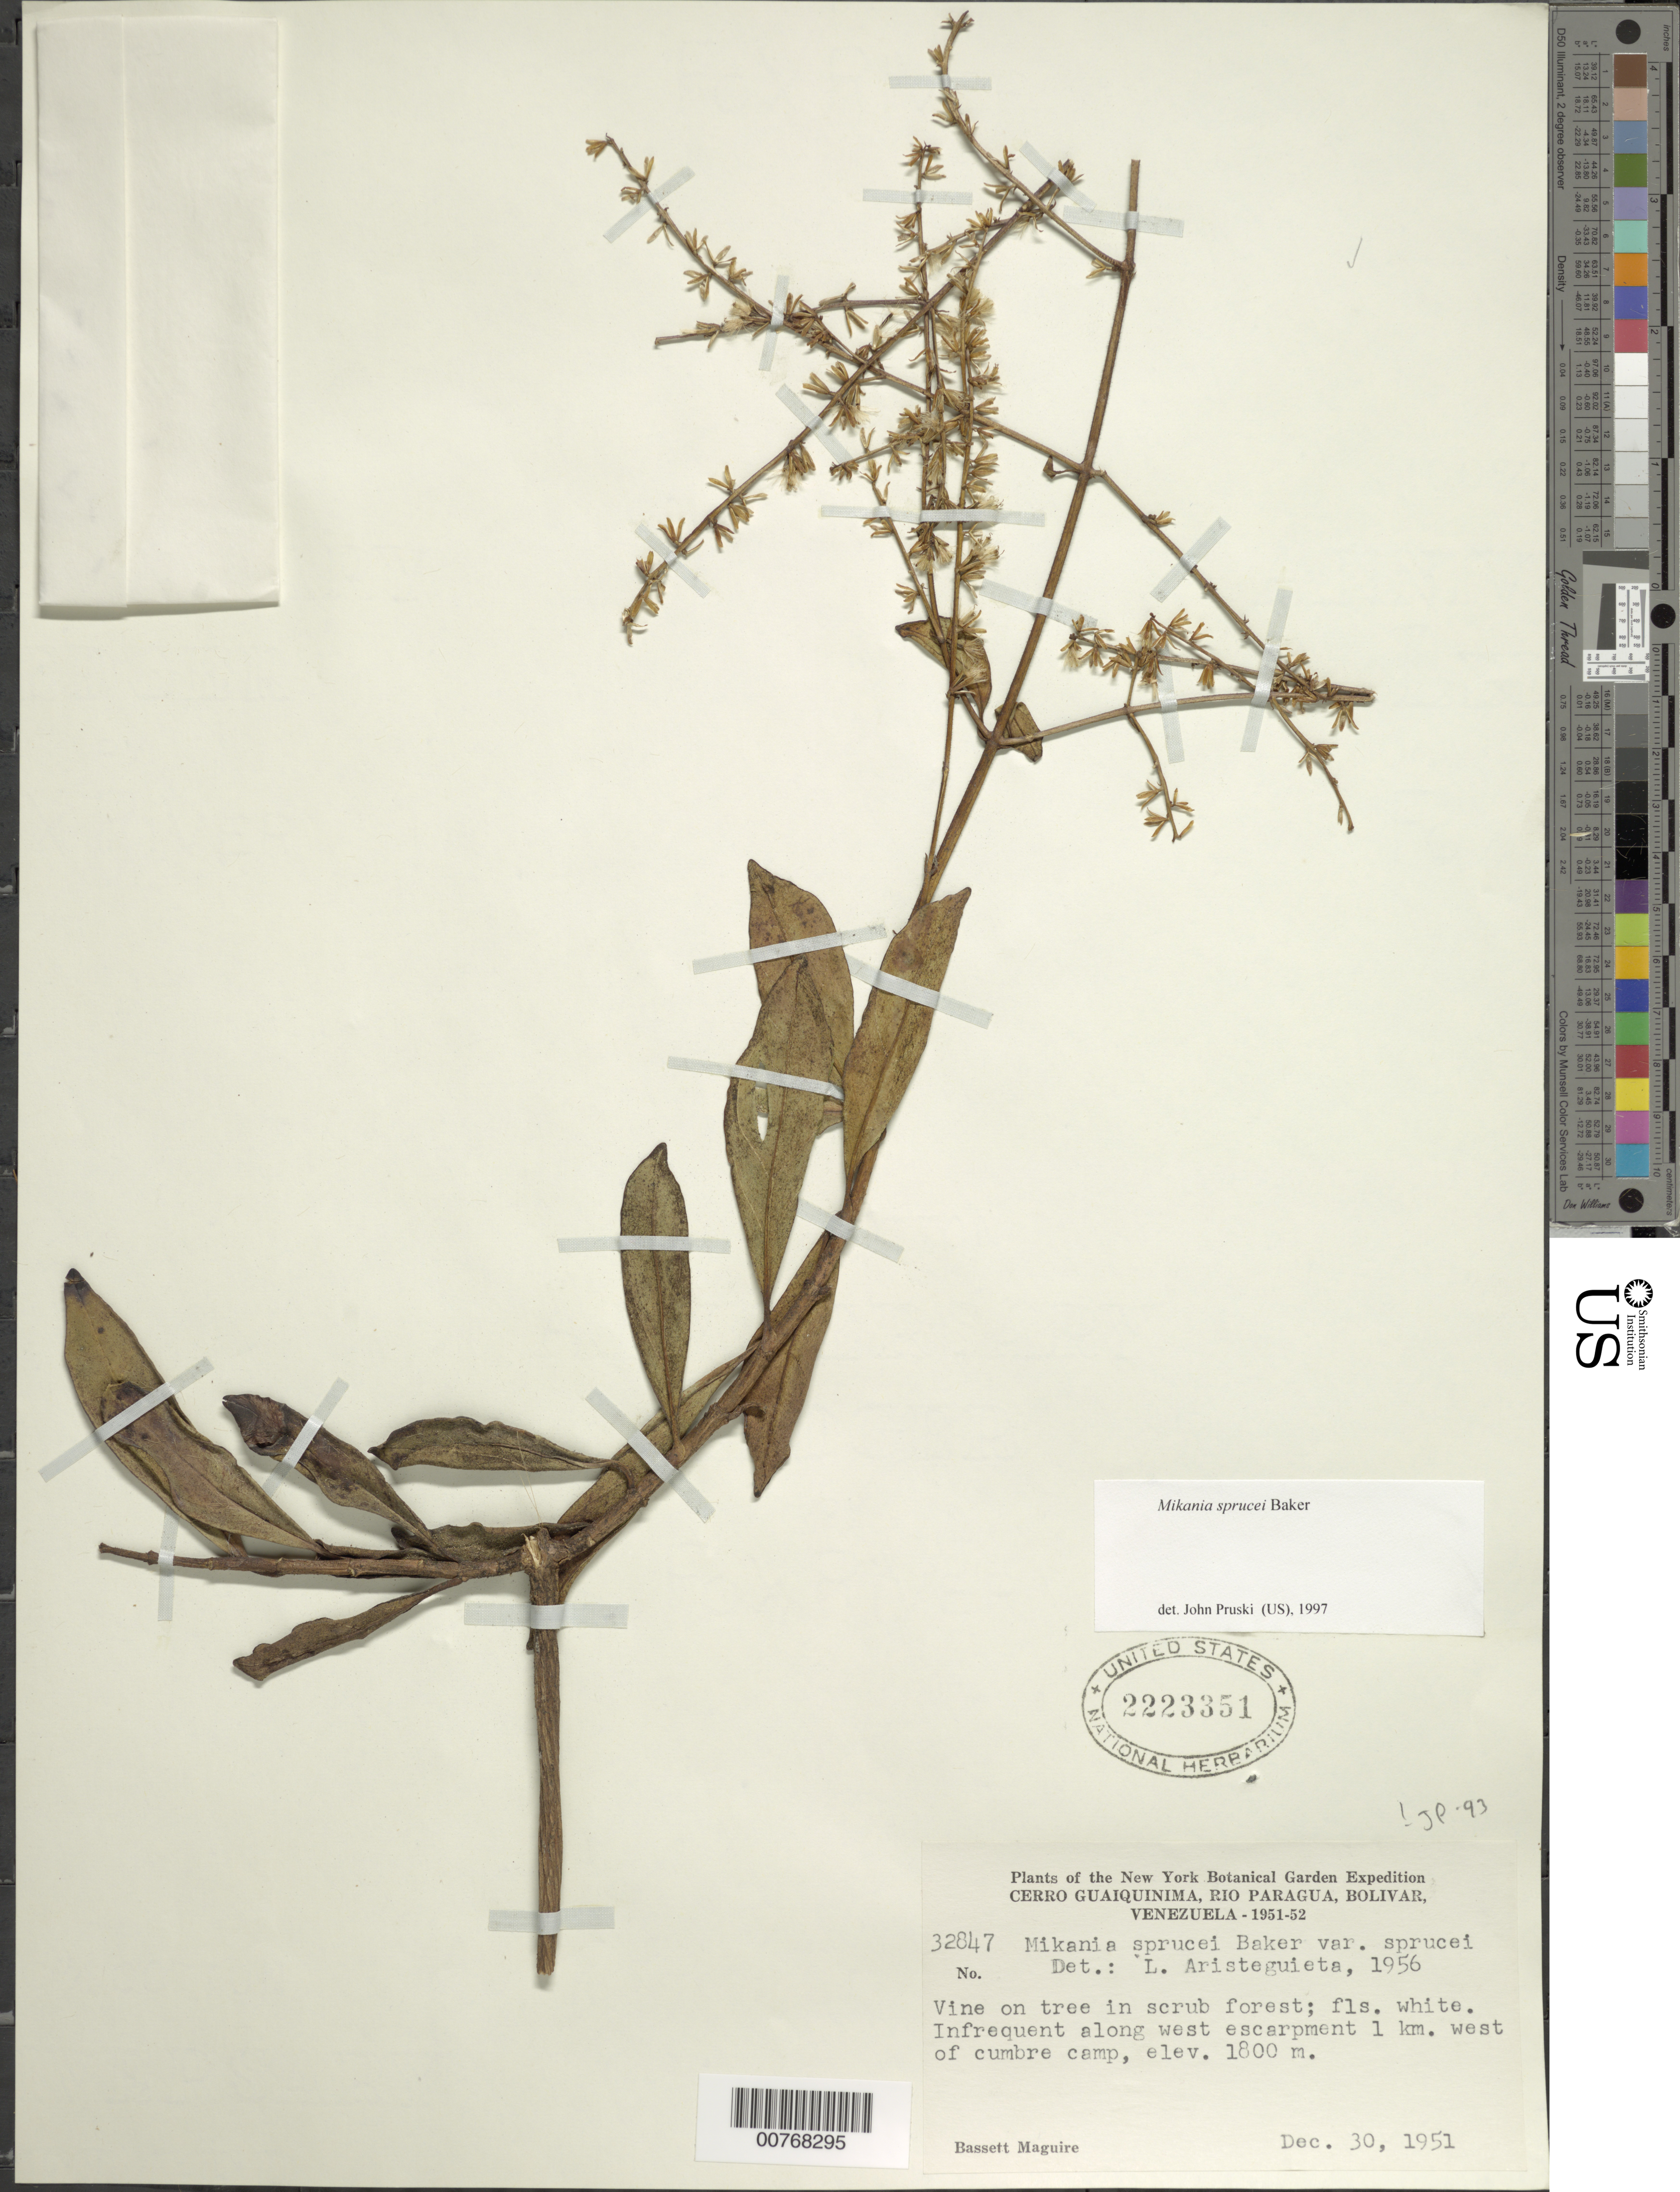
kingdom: Plantae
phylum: Tracheophyta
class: Magnoliopsida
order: Asterales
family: Asteraceae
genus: Mikania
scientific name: Mikania sprucei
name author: Baker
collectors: B. Maguire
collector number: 32847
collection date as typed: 30-Dec-51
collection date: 1951-12-30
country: Venezuela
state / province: Bolívar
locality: Cerro Guaiquinima, Río Paragua, 1 km W of Cumbre Camp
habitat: On trees in scrub forest, west escarpment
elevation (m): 1800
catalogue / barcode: US 2223351